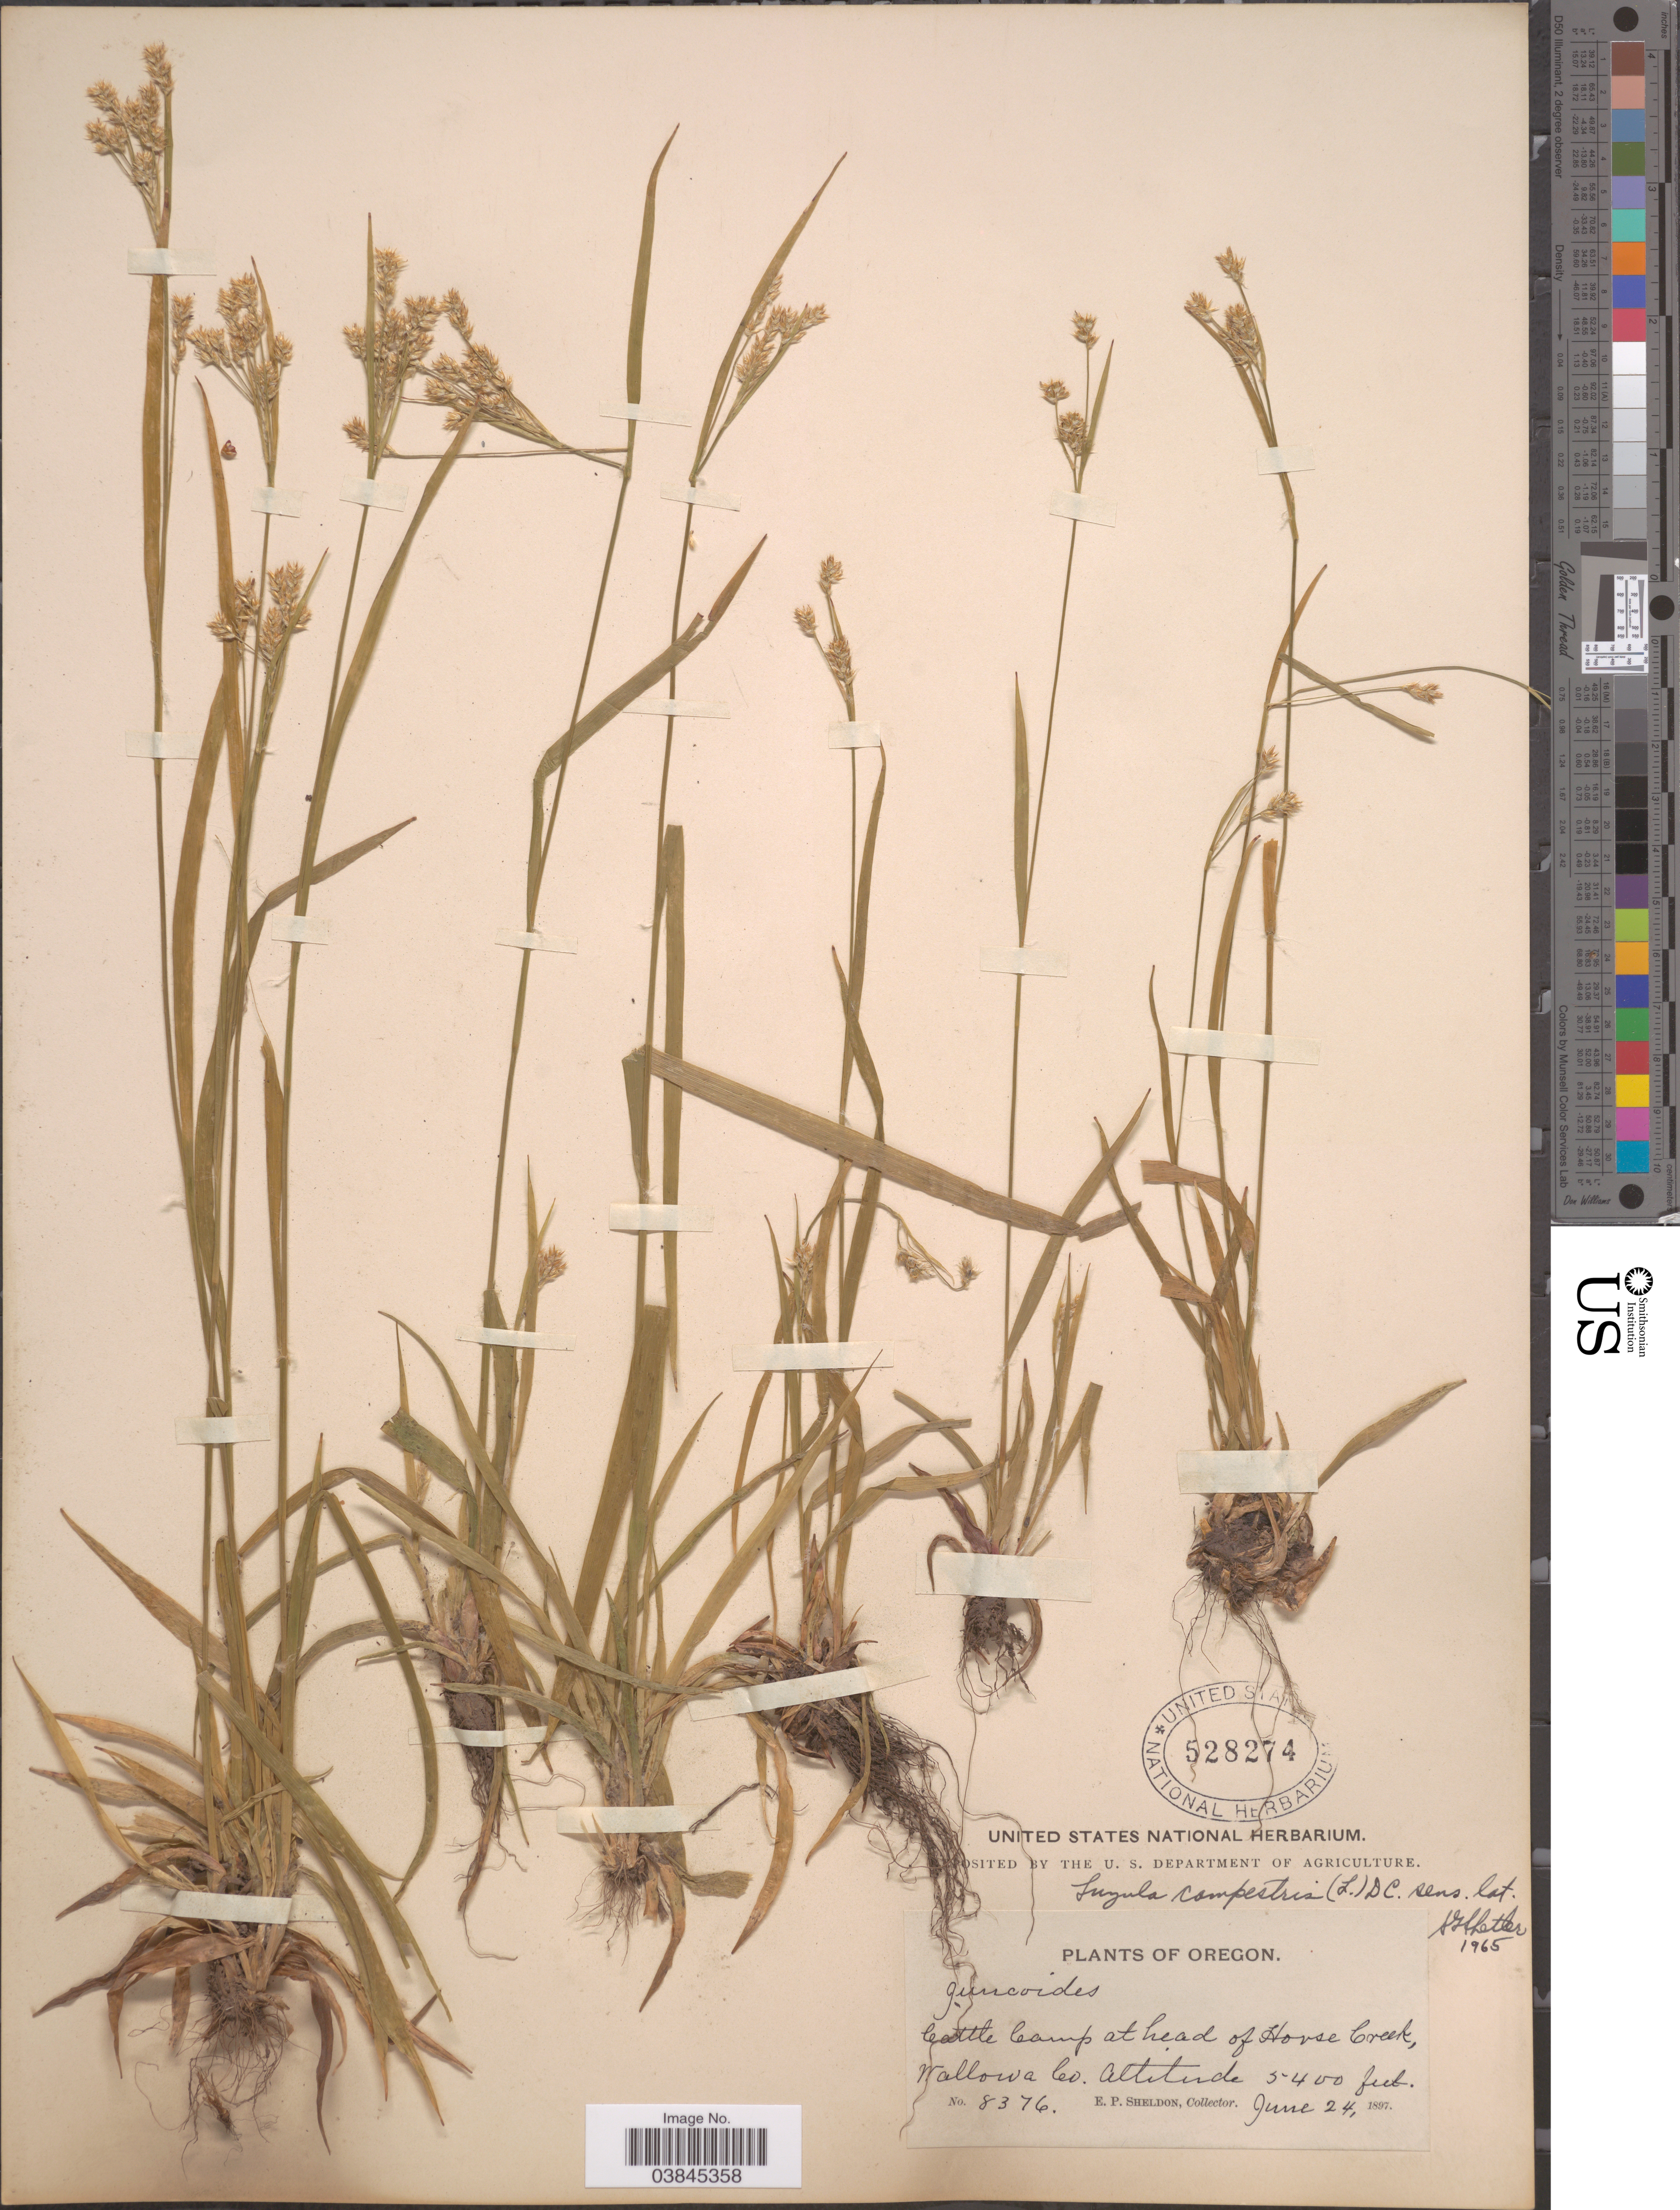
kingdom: Plantae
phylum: Tracheophyta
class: Liliopsida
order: Poales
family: Juncaceae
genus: Luzula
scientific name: Luzula campestris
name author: (L.) DC.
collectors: E. P. Sheldon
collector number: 8376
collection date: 1897-06-24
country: United States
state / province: Oregon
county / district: Wallowa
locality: Cattle Camp at head of Horse Creek, Wallowa Co.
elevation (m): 1646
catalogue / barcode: US 528274